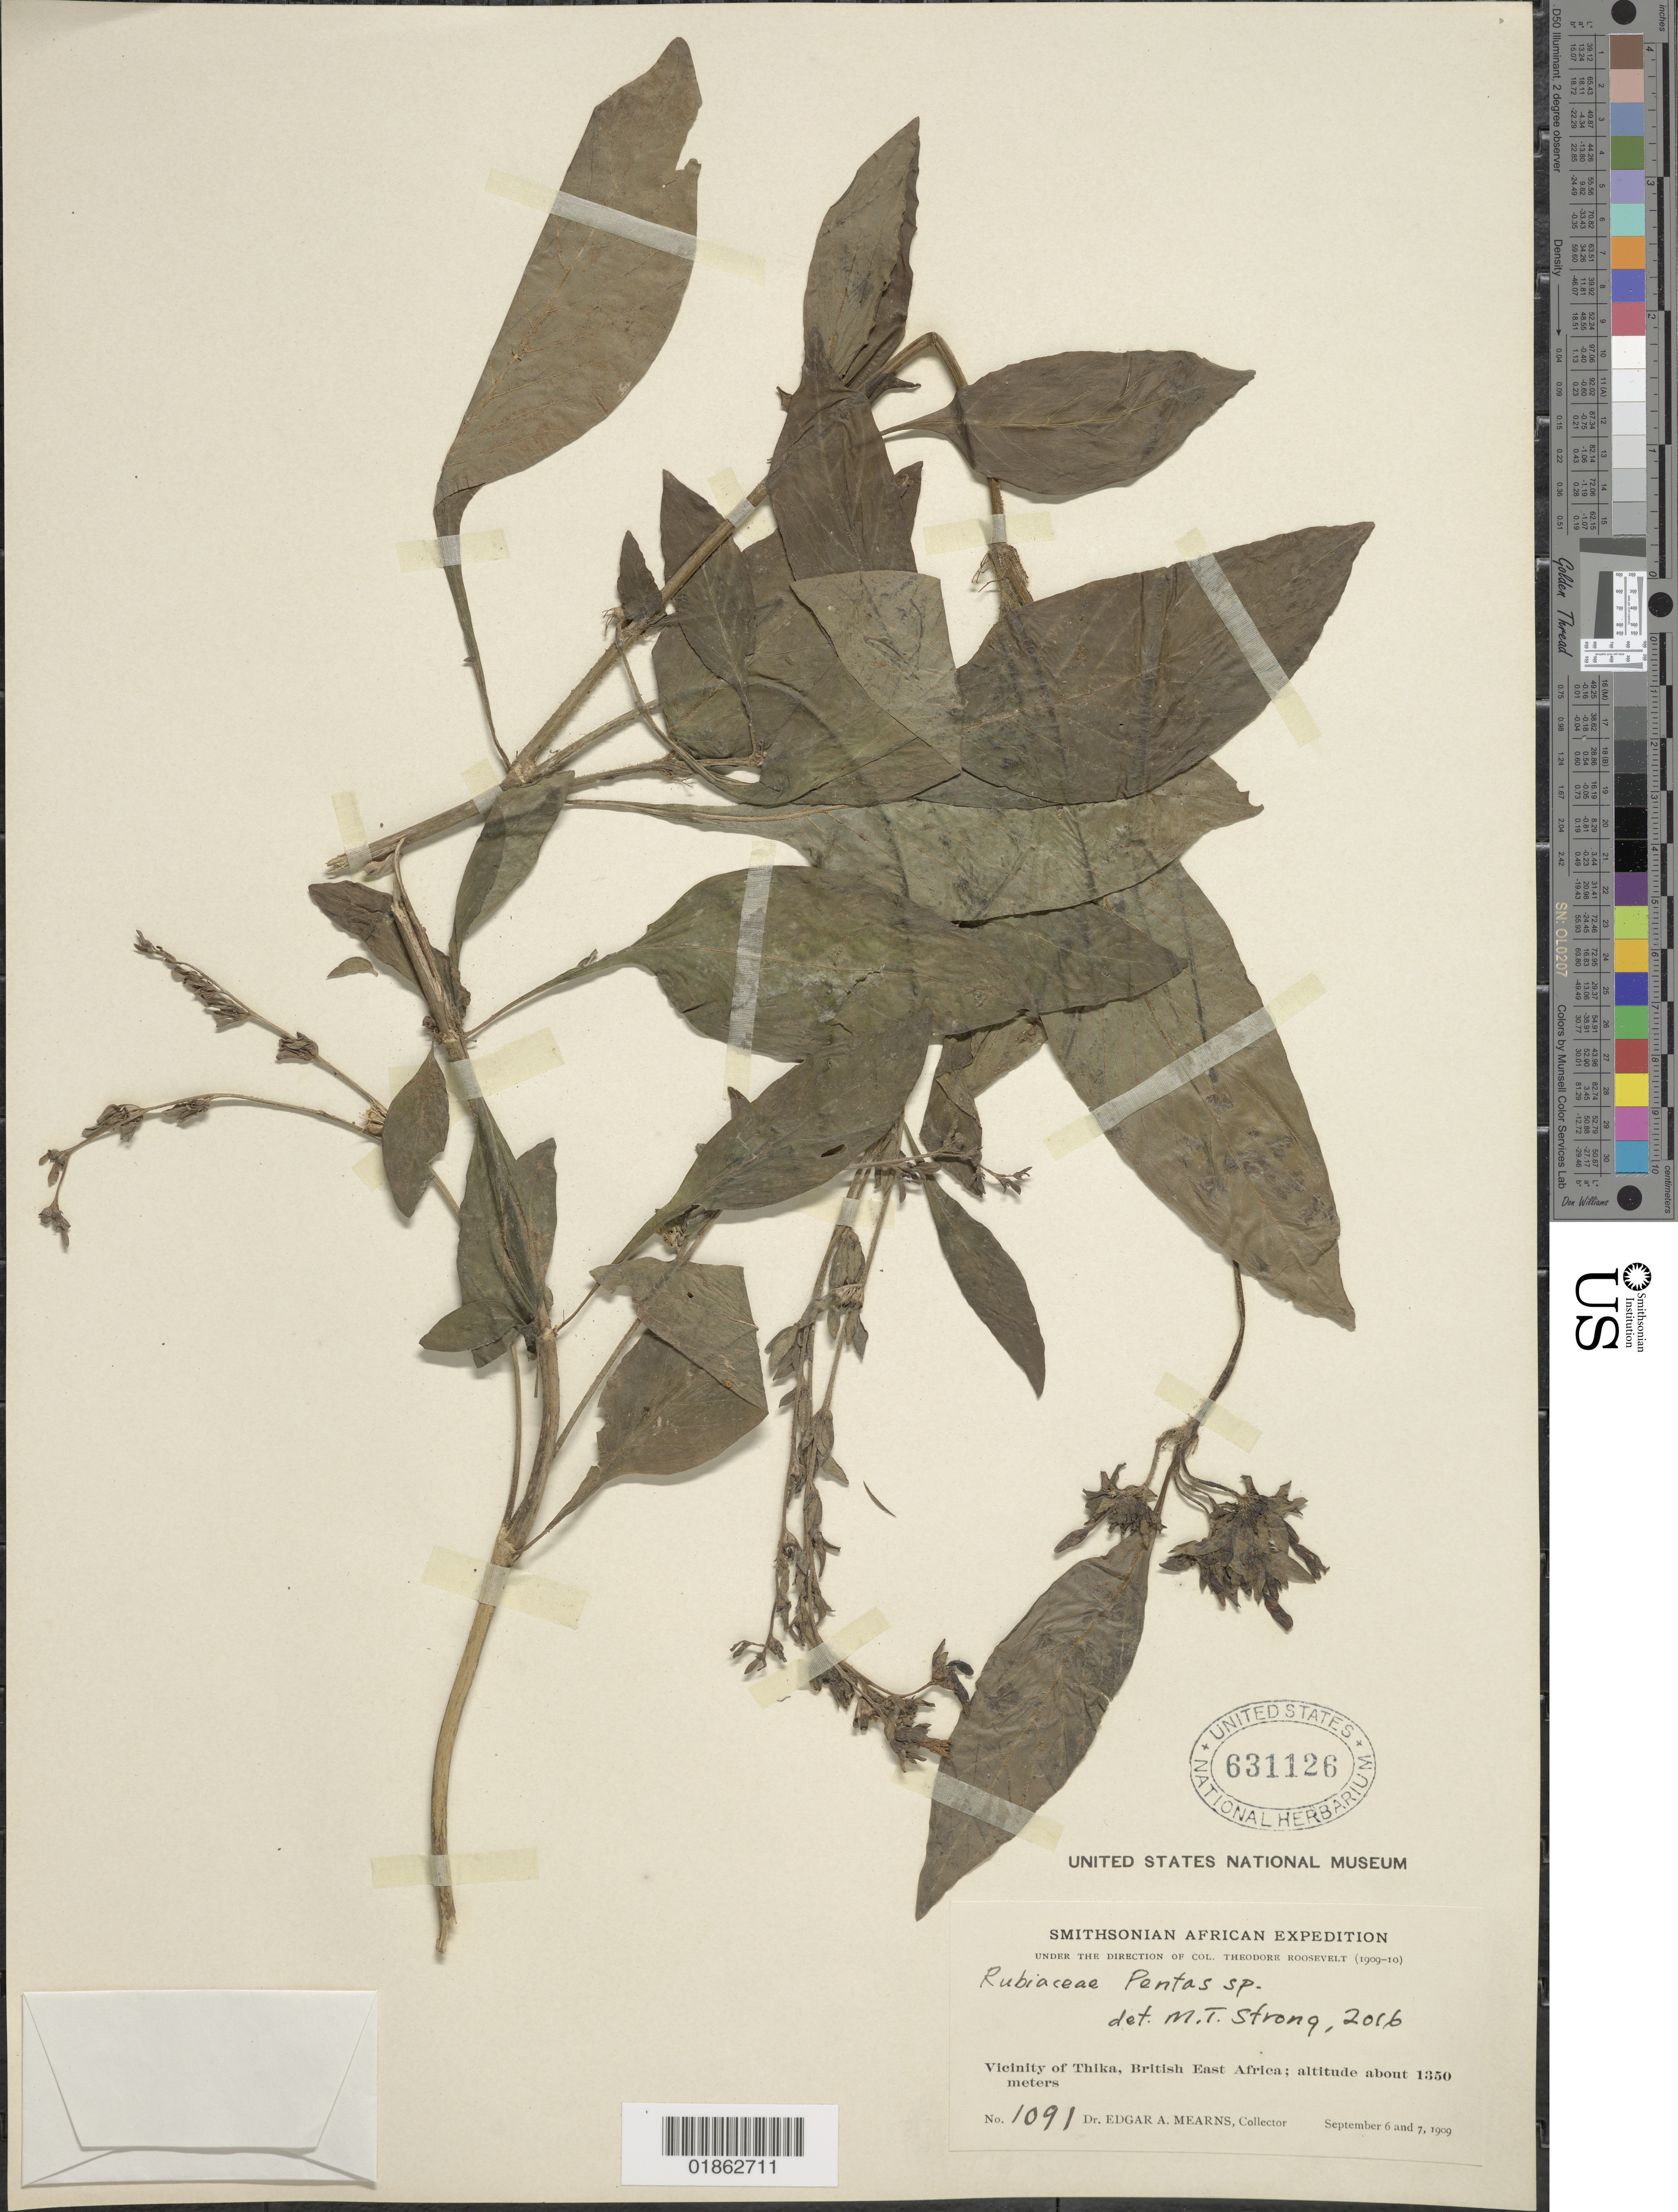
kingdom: Plantae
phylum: Tracheophyta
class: Magnoliopsida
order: Gentianales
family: Rubiaceae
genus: Pentas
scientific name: Pentas sp.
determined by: Strong, M. T., (US), Smithsonian Institution - National Museum of Natural History (UNITED STATES)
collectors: E. A. Mearns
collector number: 1091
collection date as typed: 06 Sep 1909 to 07 Sep 1909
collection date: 1909-09-06/1909-09-07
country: Kenya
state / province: Nairobi Area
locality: Vicinity of Thika, British East Africa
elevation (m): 1350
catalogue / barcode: US 631126